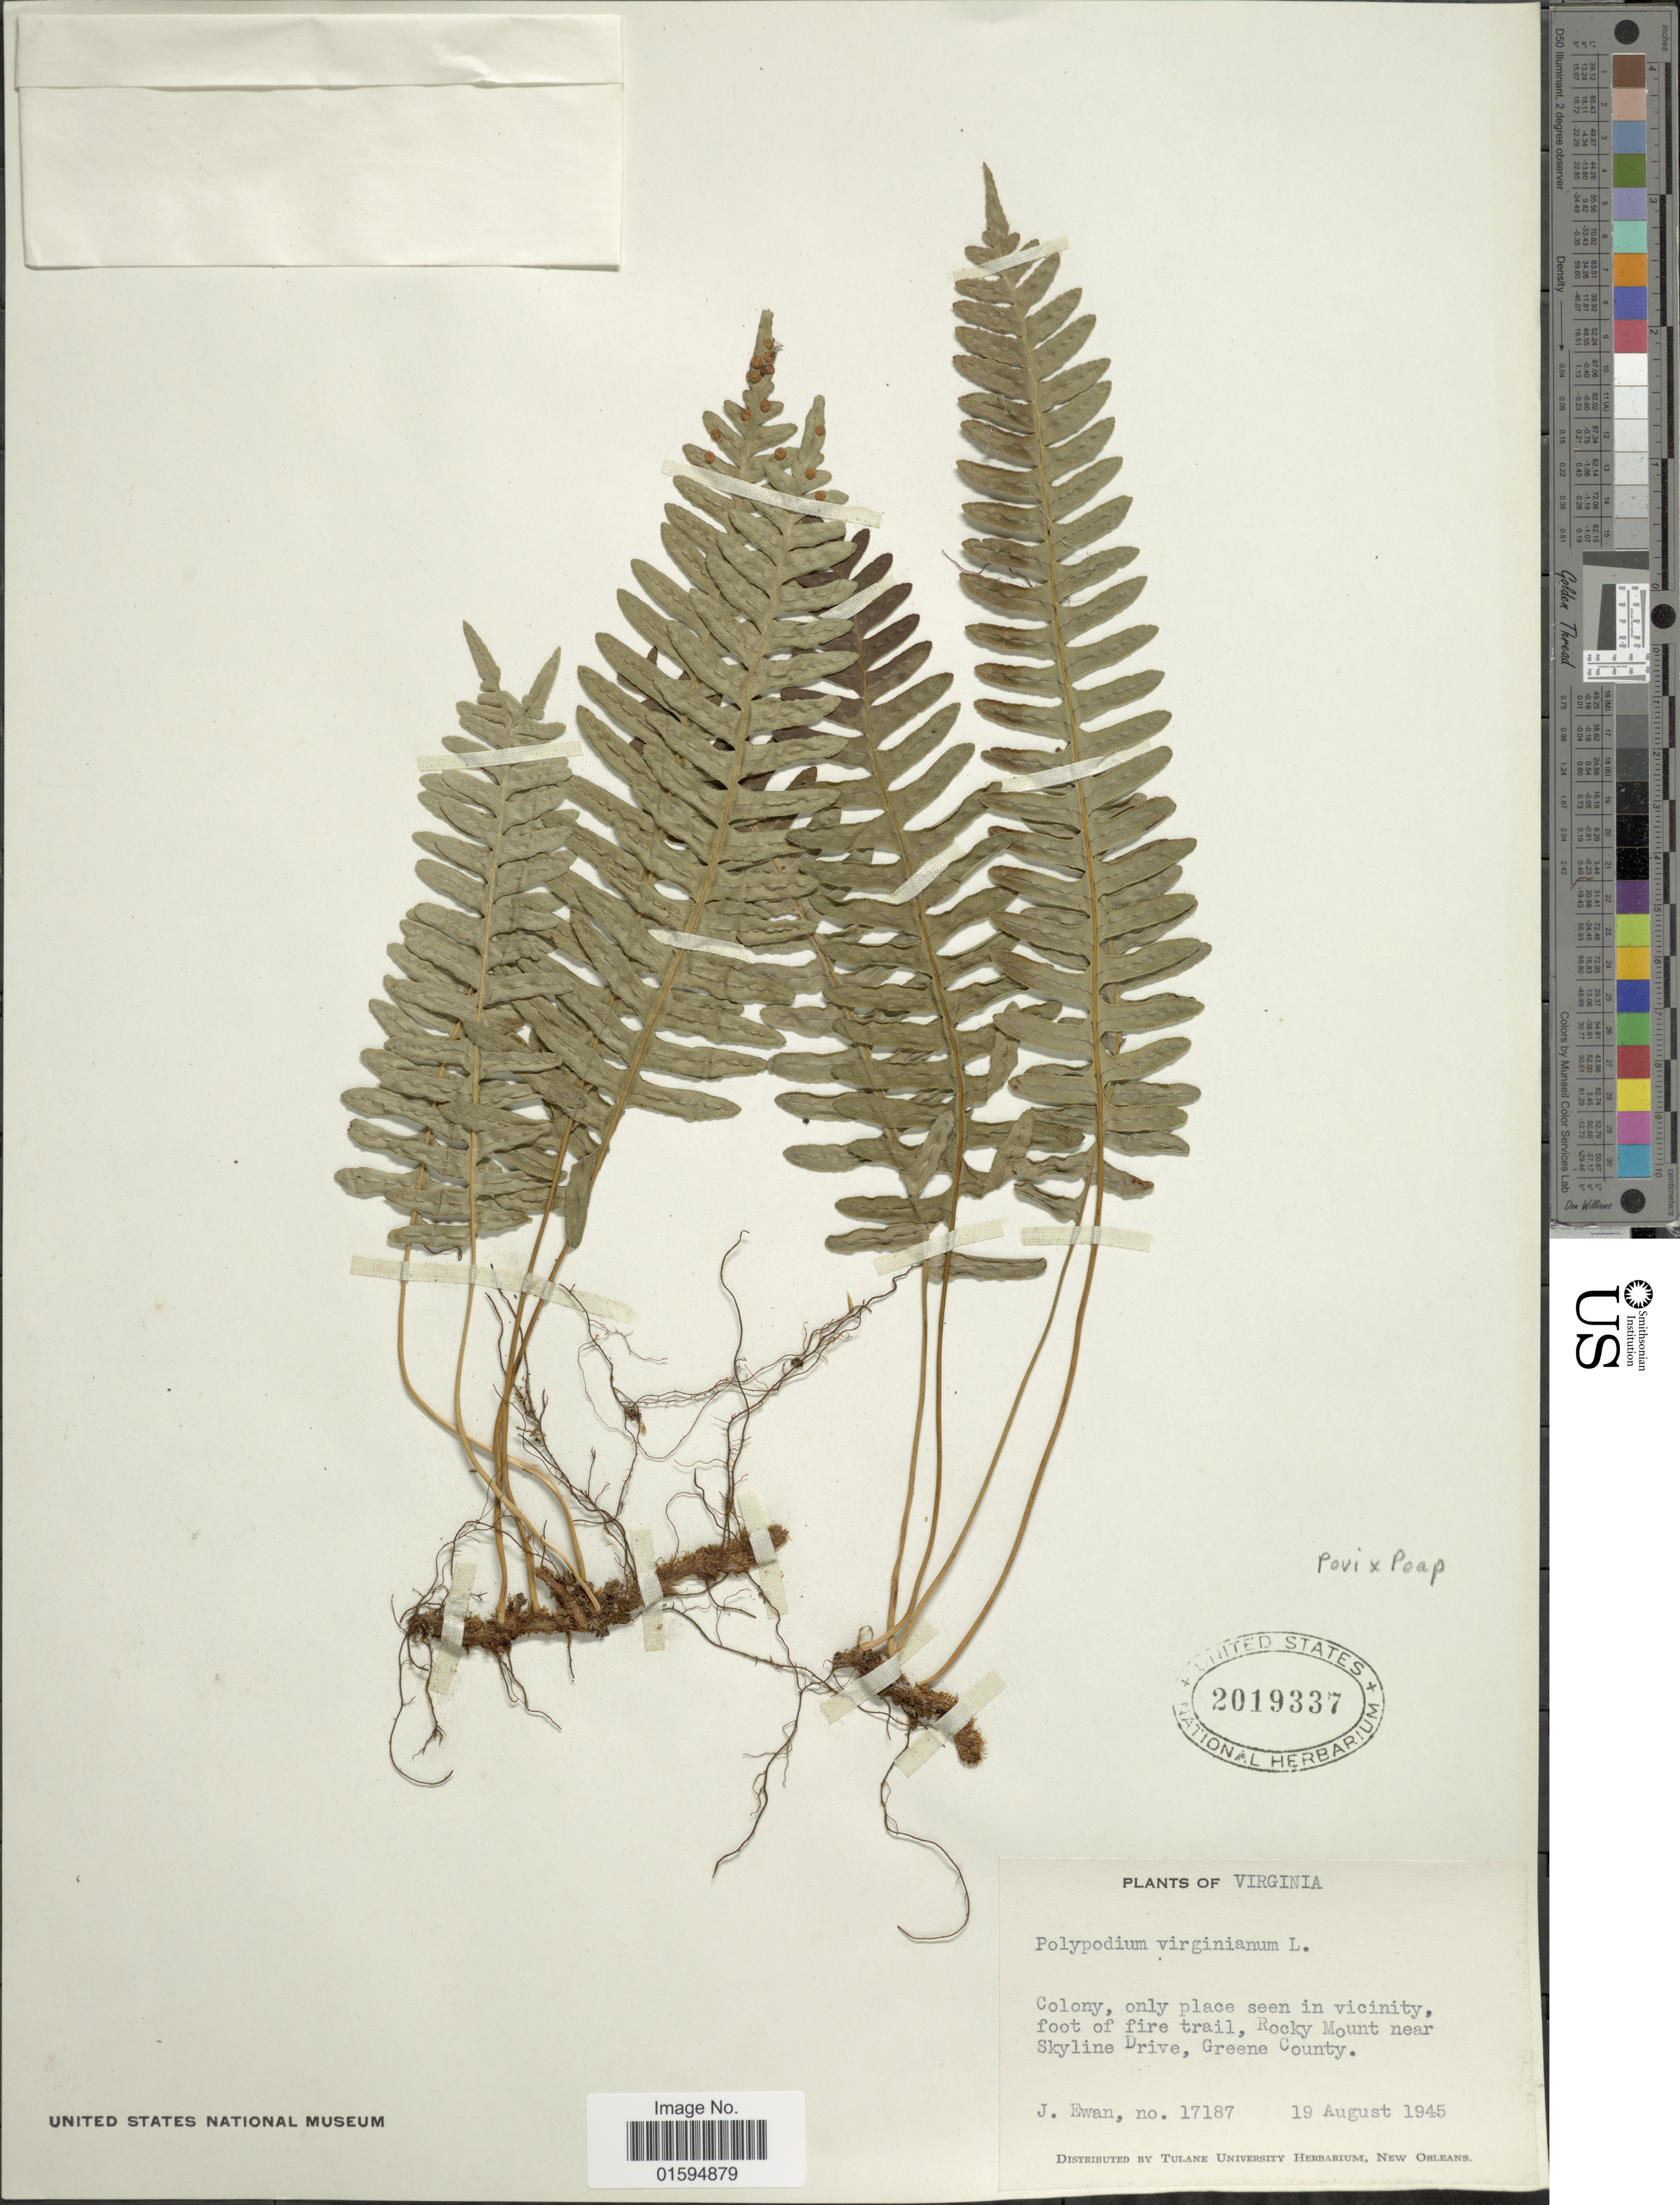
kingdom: Plantae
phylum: Tracheophyta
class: Polypodiopsida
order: Polypodiales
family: Polypodiaceae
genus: Polypodium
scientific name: Polypodium virginianum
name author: L.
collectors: J. A. Ewan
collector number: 17187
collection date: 1945-08-19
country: United States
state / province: Virginia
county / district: Greene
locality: Colony, only place seen in Vicinity, foot of fire t rail, rocky mount near Skyline Drive.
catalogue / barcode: US 2019337